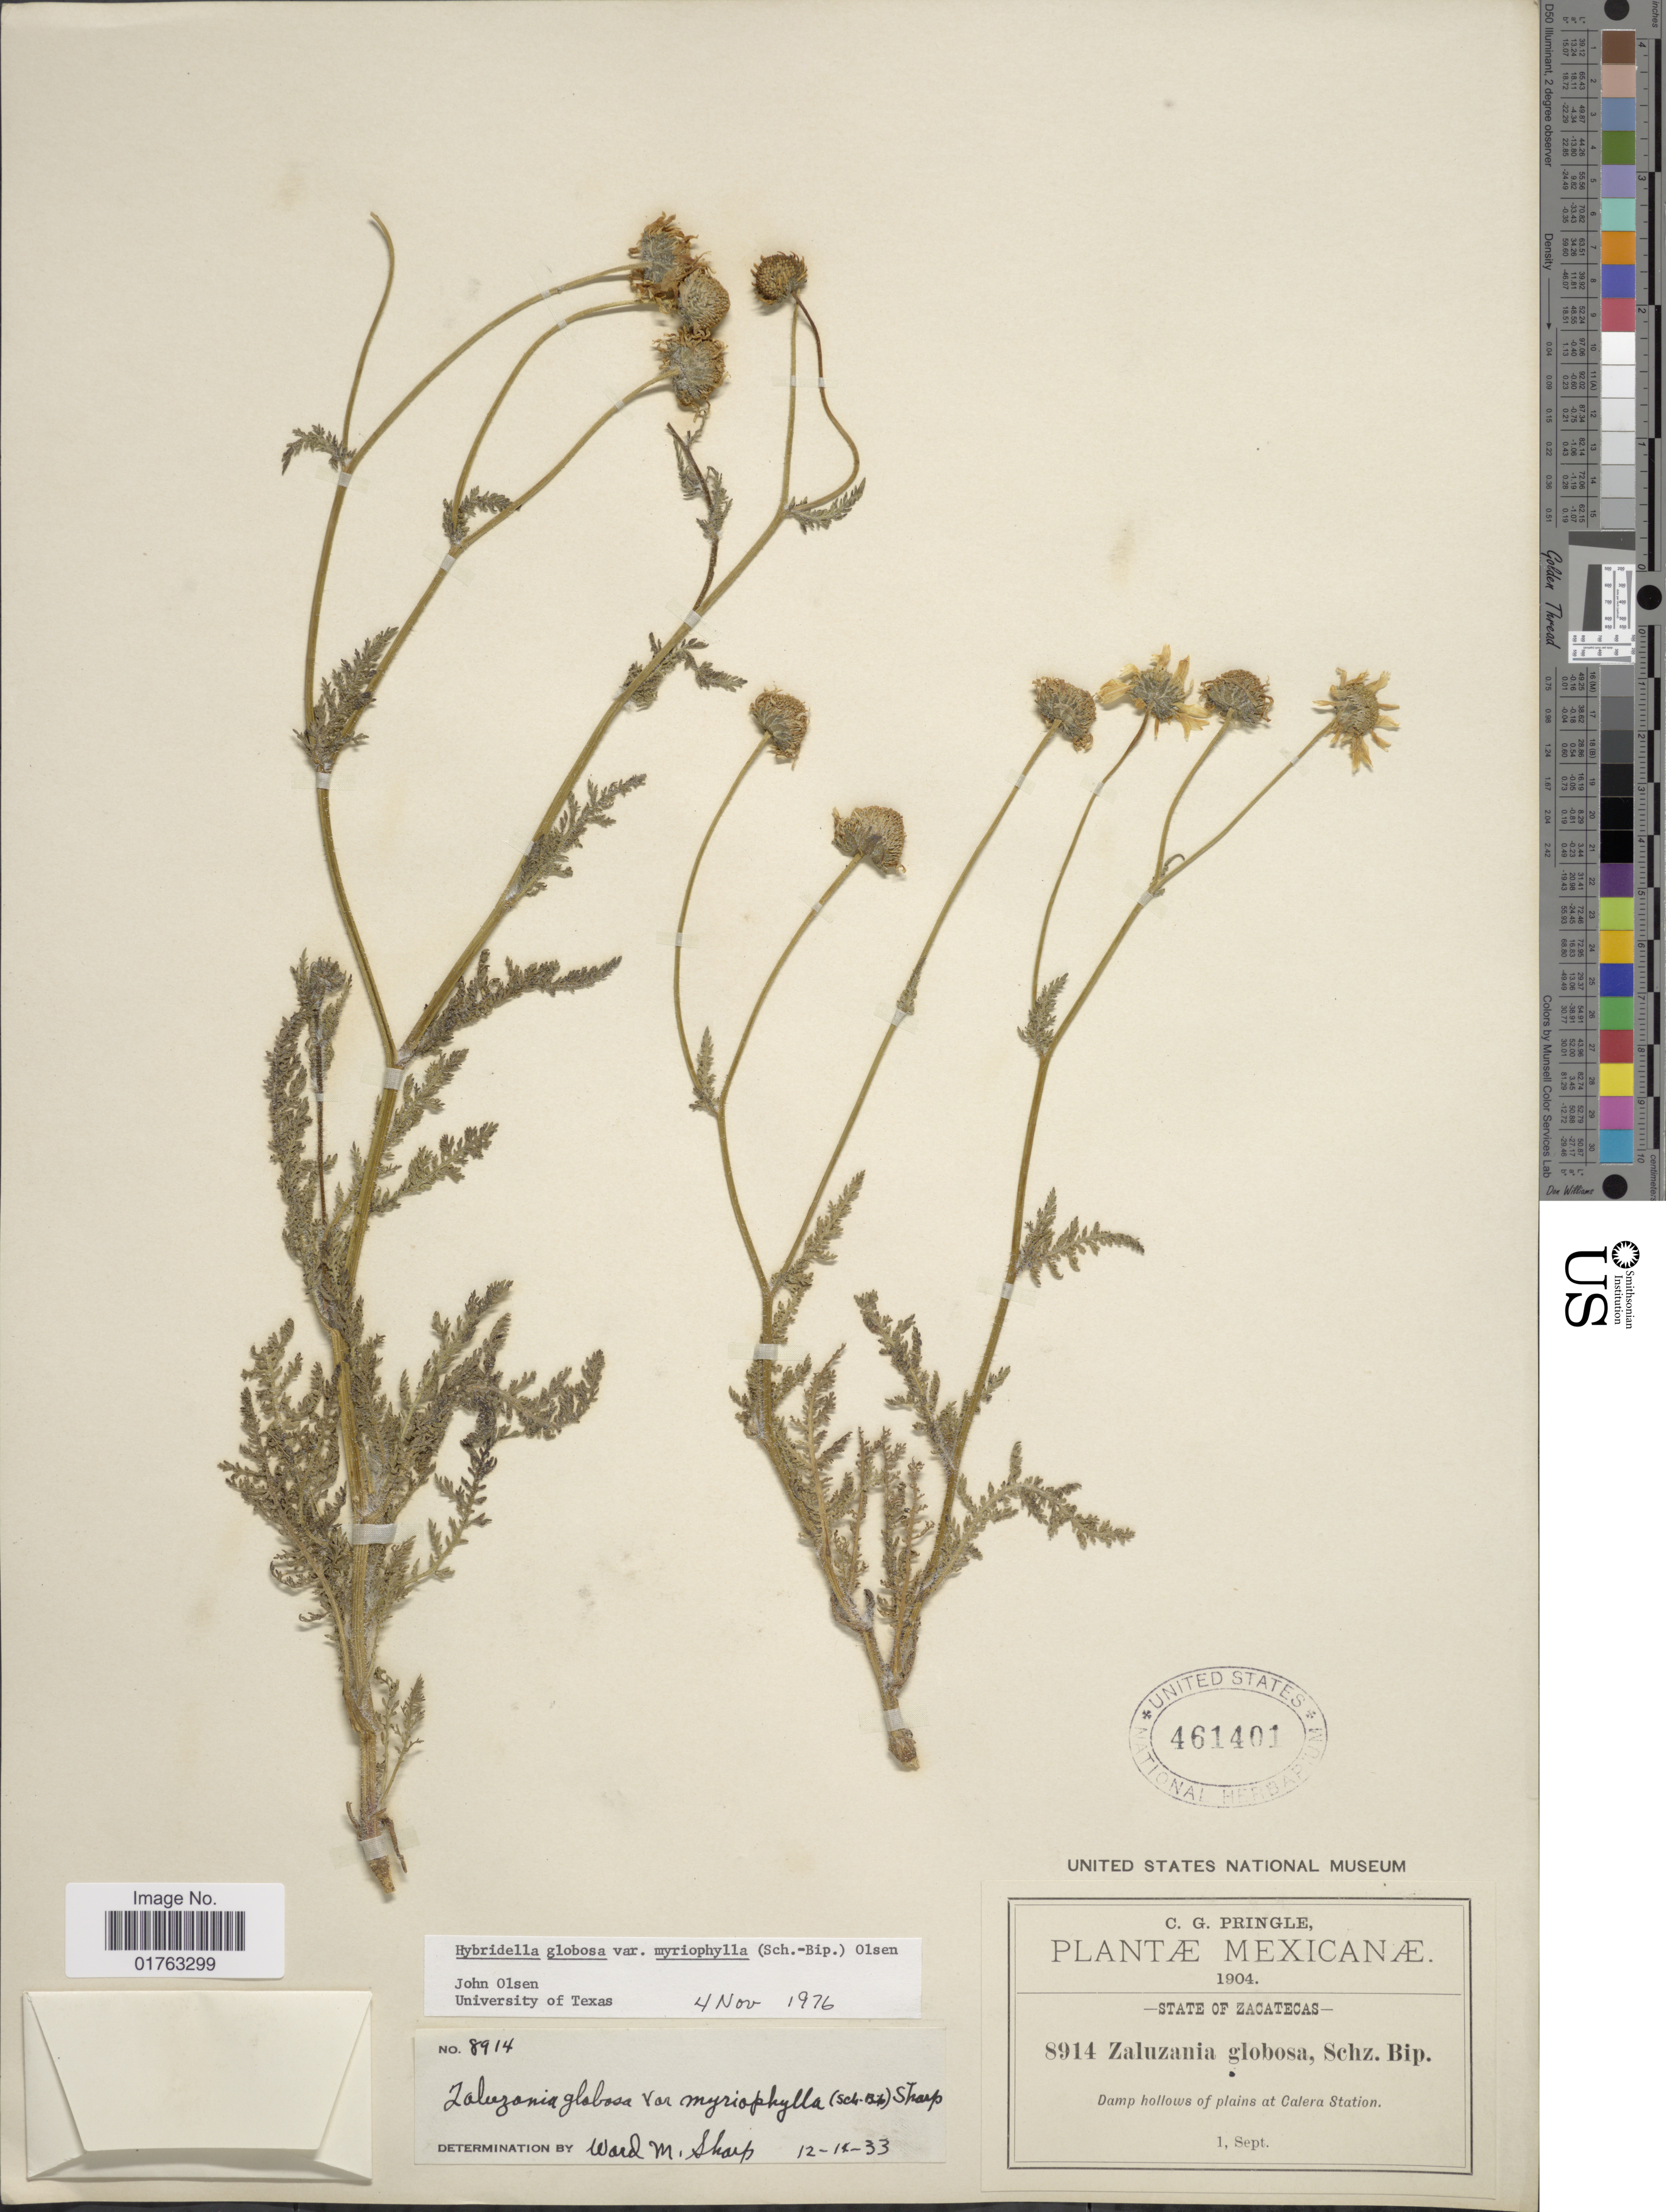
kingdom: Plantae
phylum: Tracheophyta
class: Magnoliopsida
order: Asterales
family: Asteraceae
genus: Hybridella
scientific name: Hybridella globosa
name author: (Ort.) Cass.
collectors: C. G. Pringle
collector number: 8914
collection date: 1904-09-01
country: Mexico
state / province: Zacatecas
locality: Damp hollows of plains at Calera Station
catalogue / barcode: US 461401